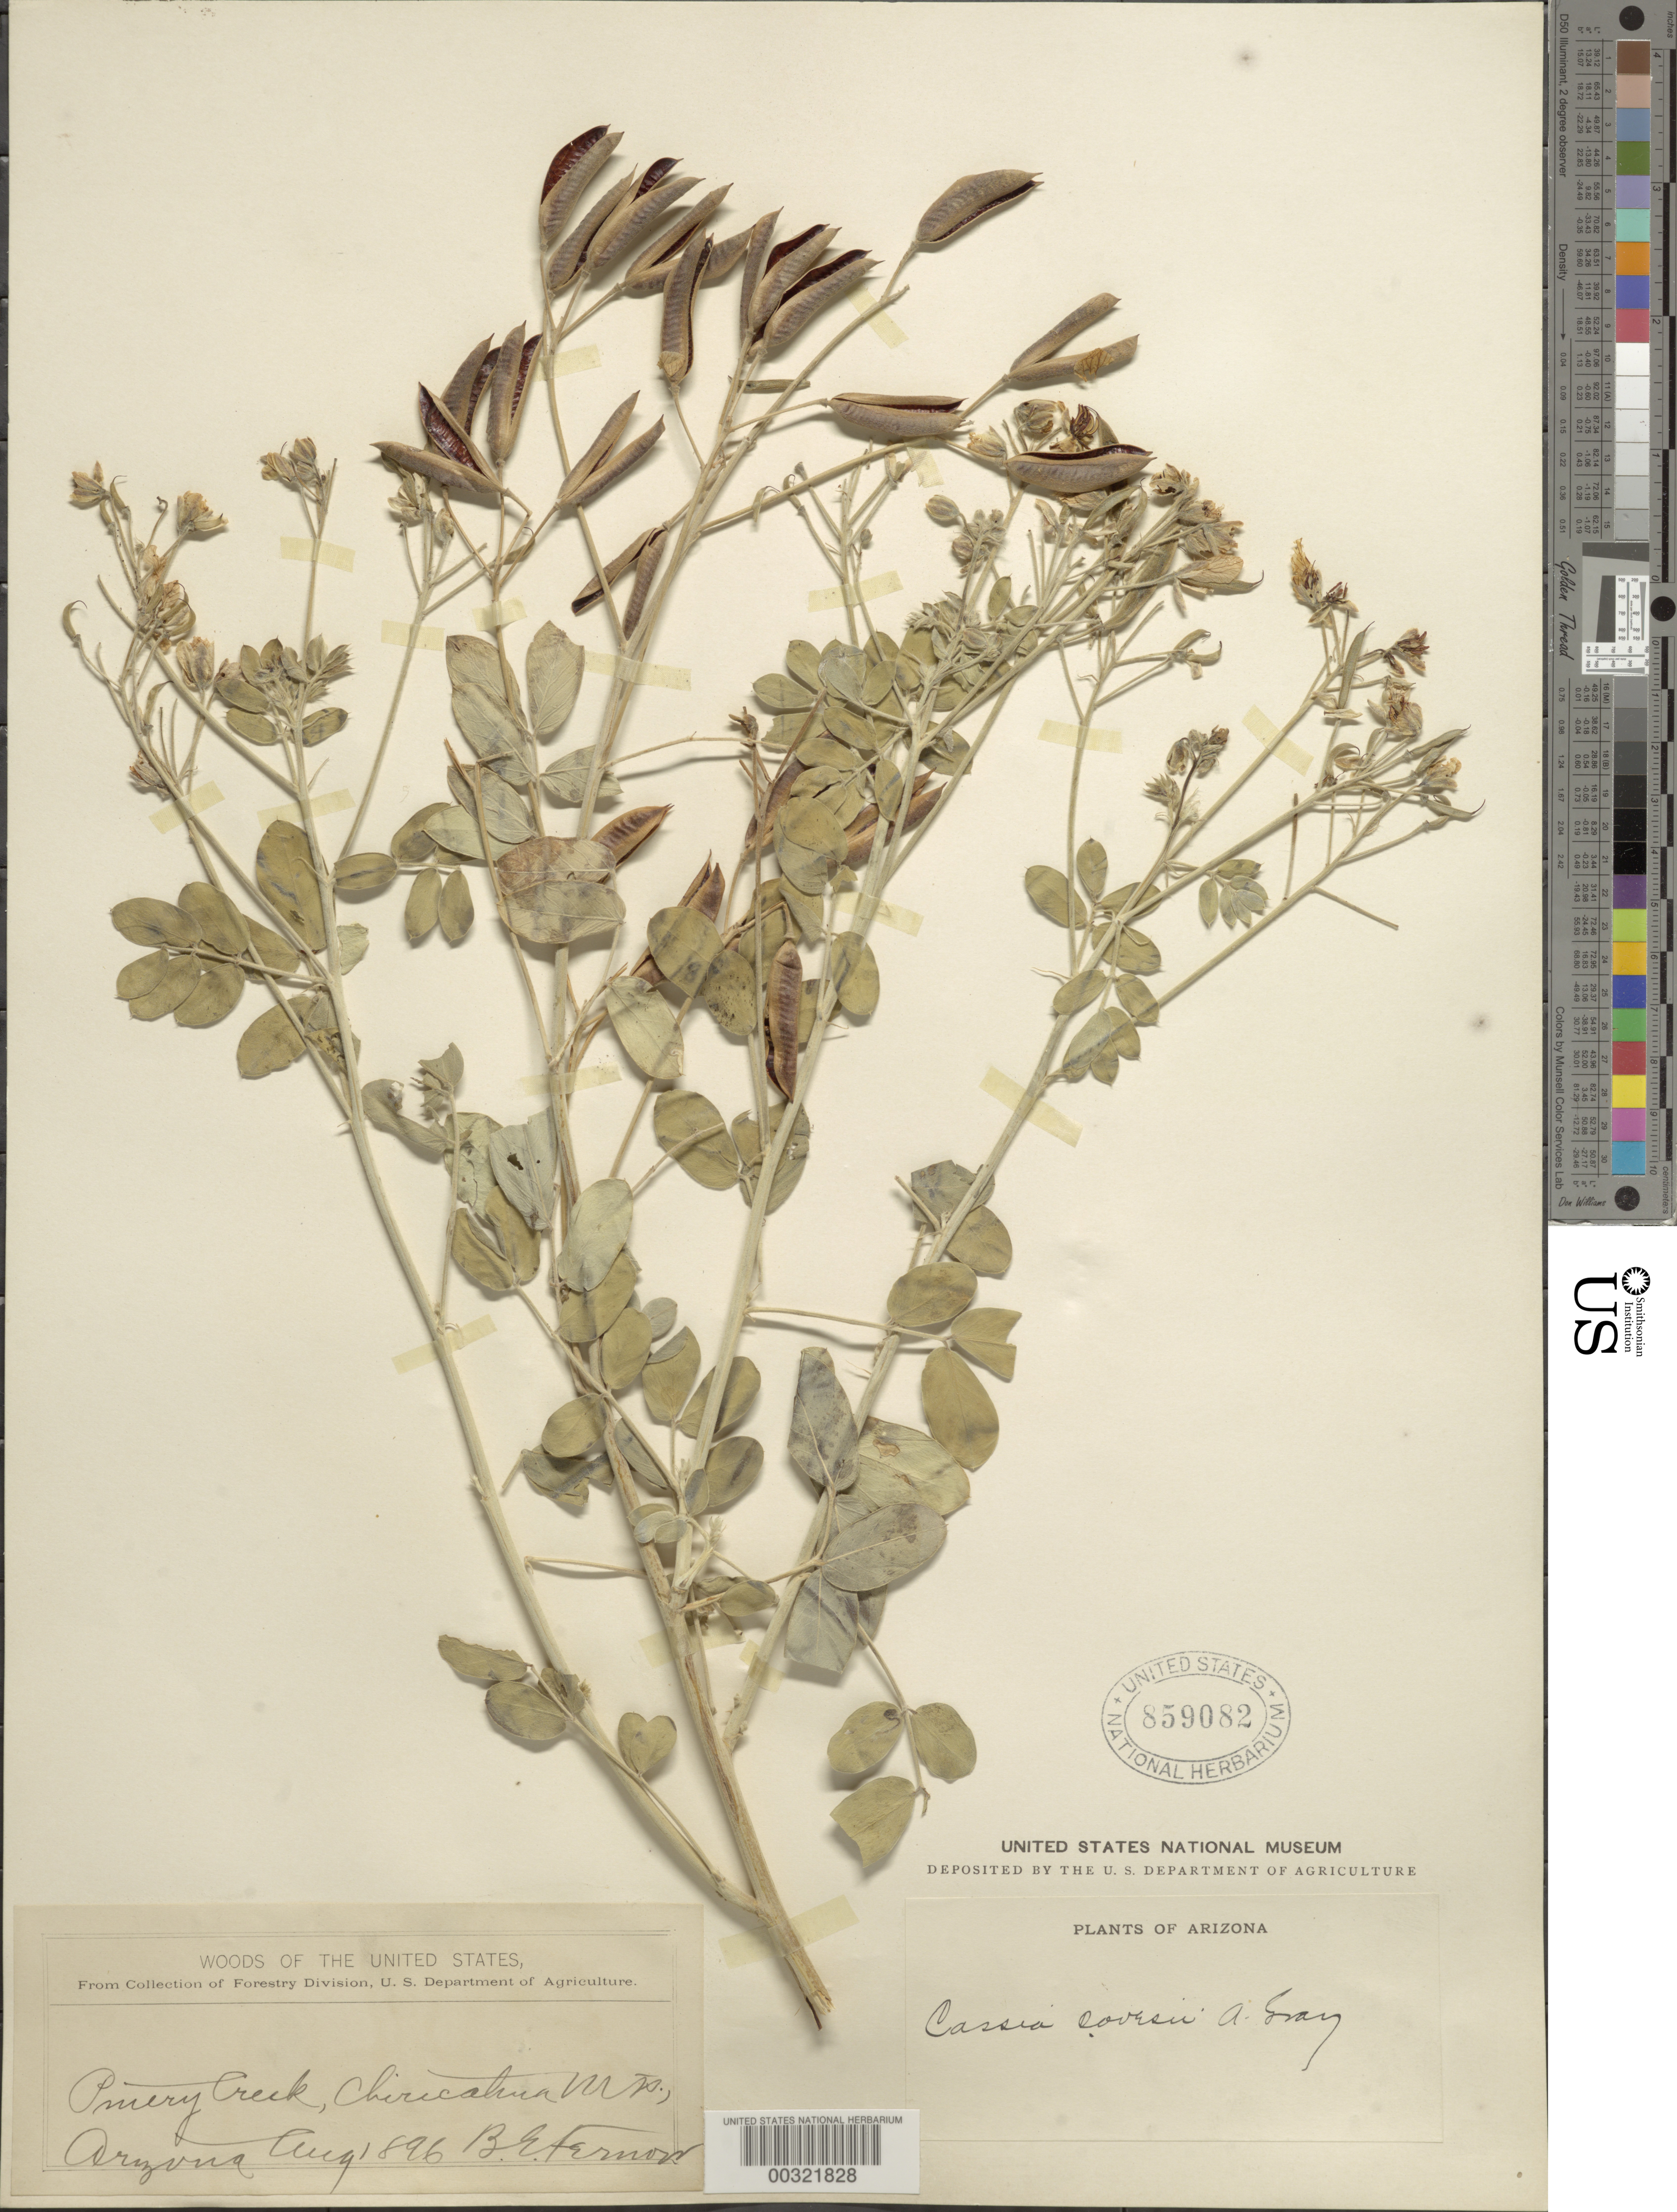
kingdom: Plantae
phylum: Tracheophyta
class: Magnoliopsida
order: Fabales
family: Fabaceae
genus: Senna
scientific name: Senna covesii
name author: (A. Gray) H.S. Irwin & Barneby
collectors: B. Fernow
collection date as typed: Aug 1896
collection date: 1896-08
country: United States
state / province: Arizona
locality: Pinery creek, chiricahua mts.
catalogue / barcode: US 859082